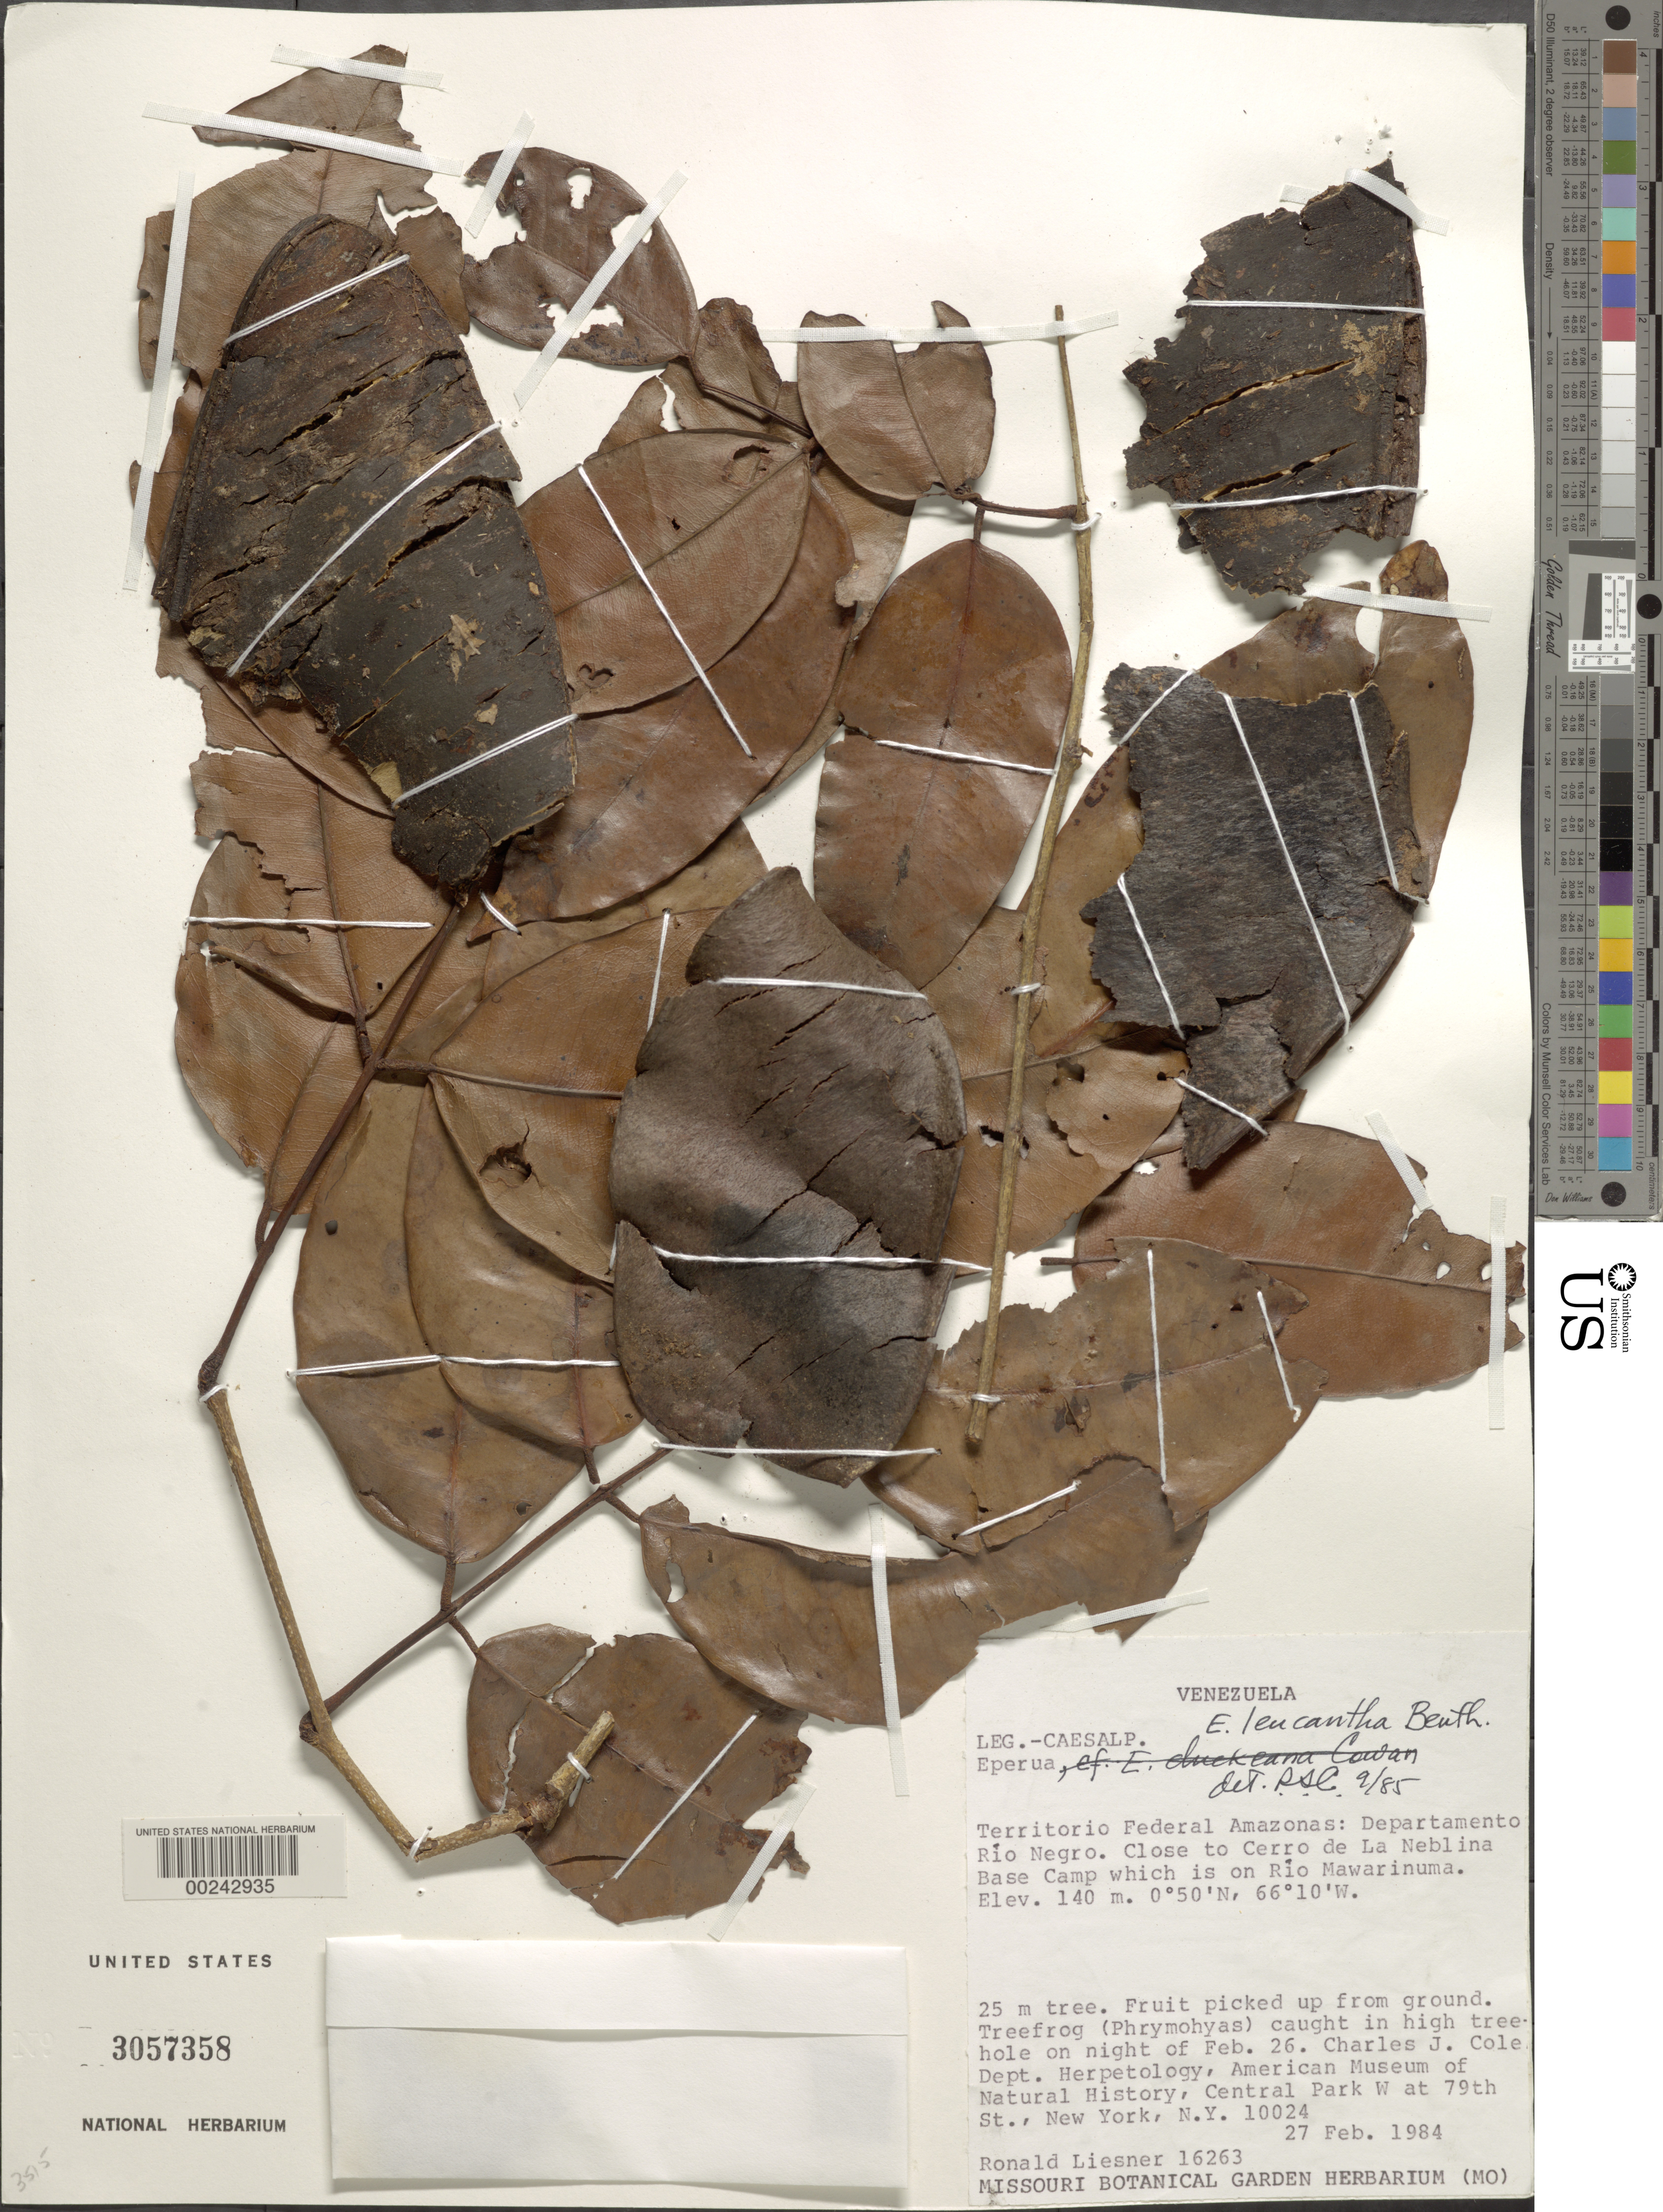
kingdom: Plantae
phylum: Tracheophyta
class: Magnoliopsida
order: Fabales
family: Fabaceae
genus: Eperua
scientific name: Eperua leucantha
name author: Benth.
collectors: R. L. Liesner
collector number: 16263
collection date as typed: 27 Feb 1984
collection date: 1984-02-27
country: Venezuela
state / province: Amazonas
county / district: Rio Negro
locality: Close to cerro de la neblina base camp which is on rio mawarinuma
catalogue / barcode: US 3057358